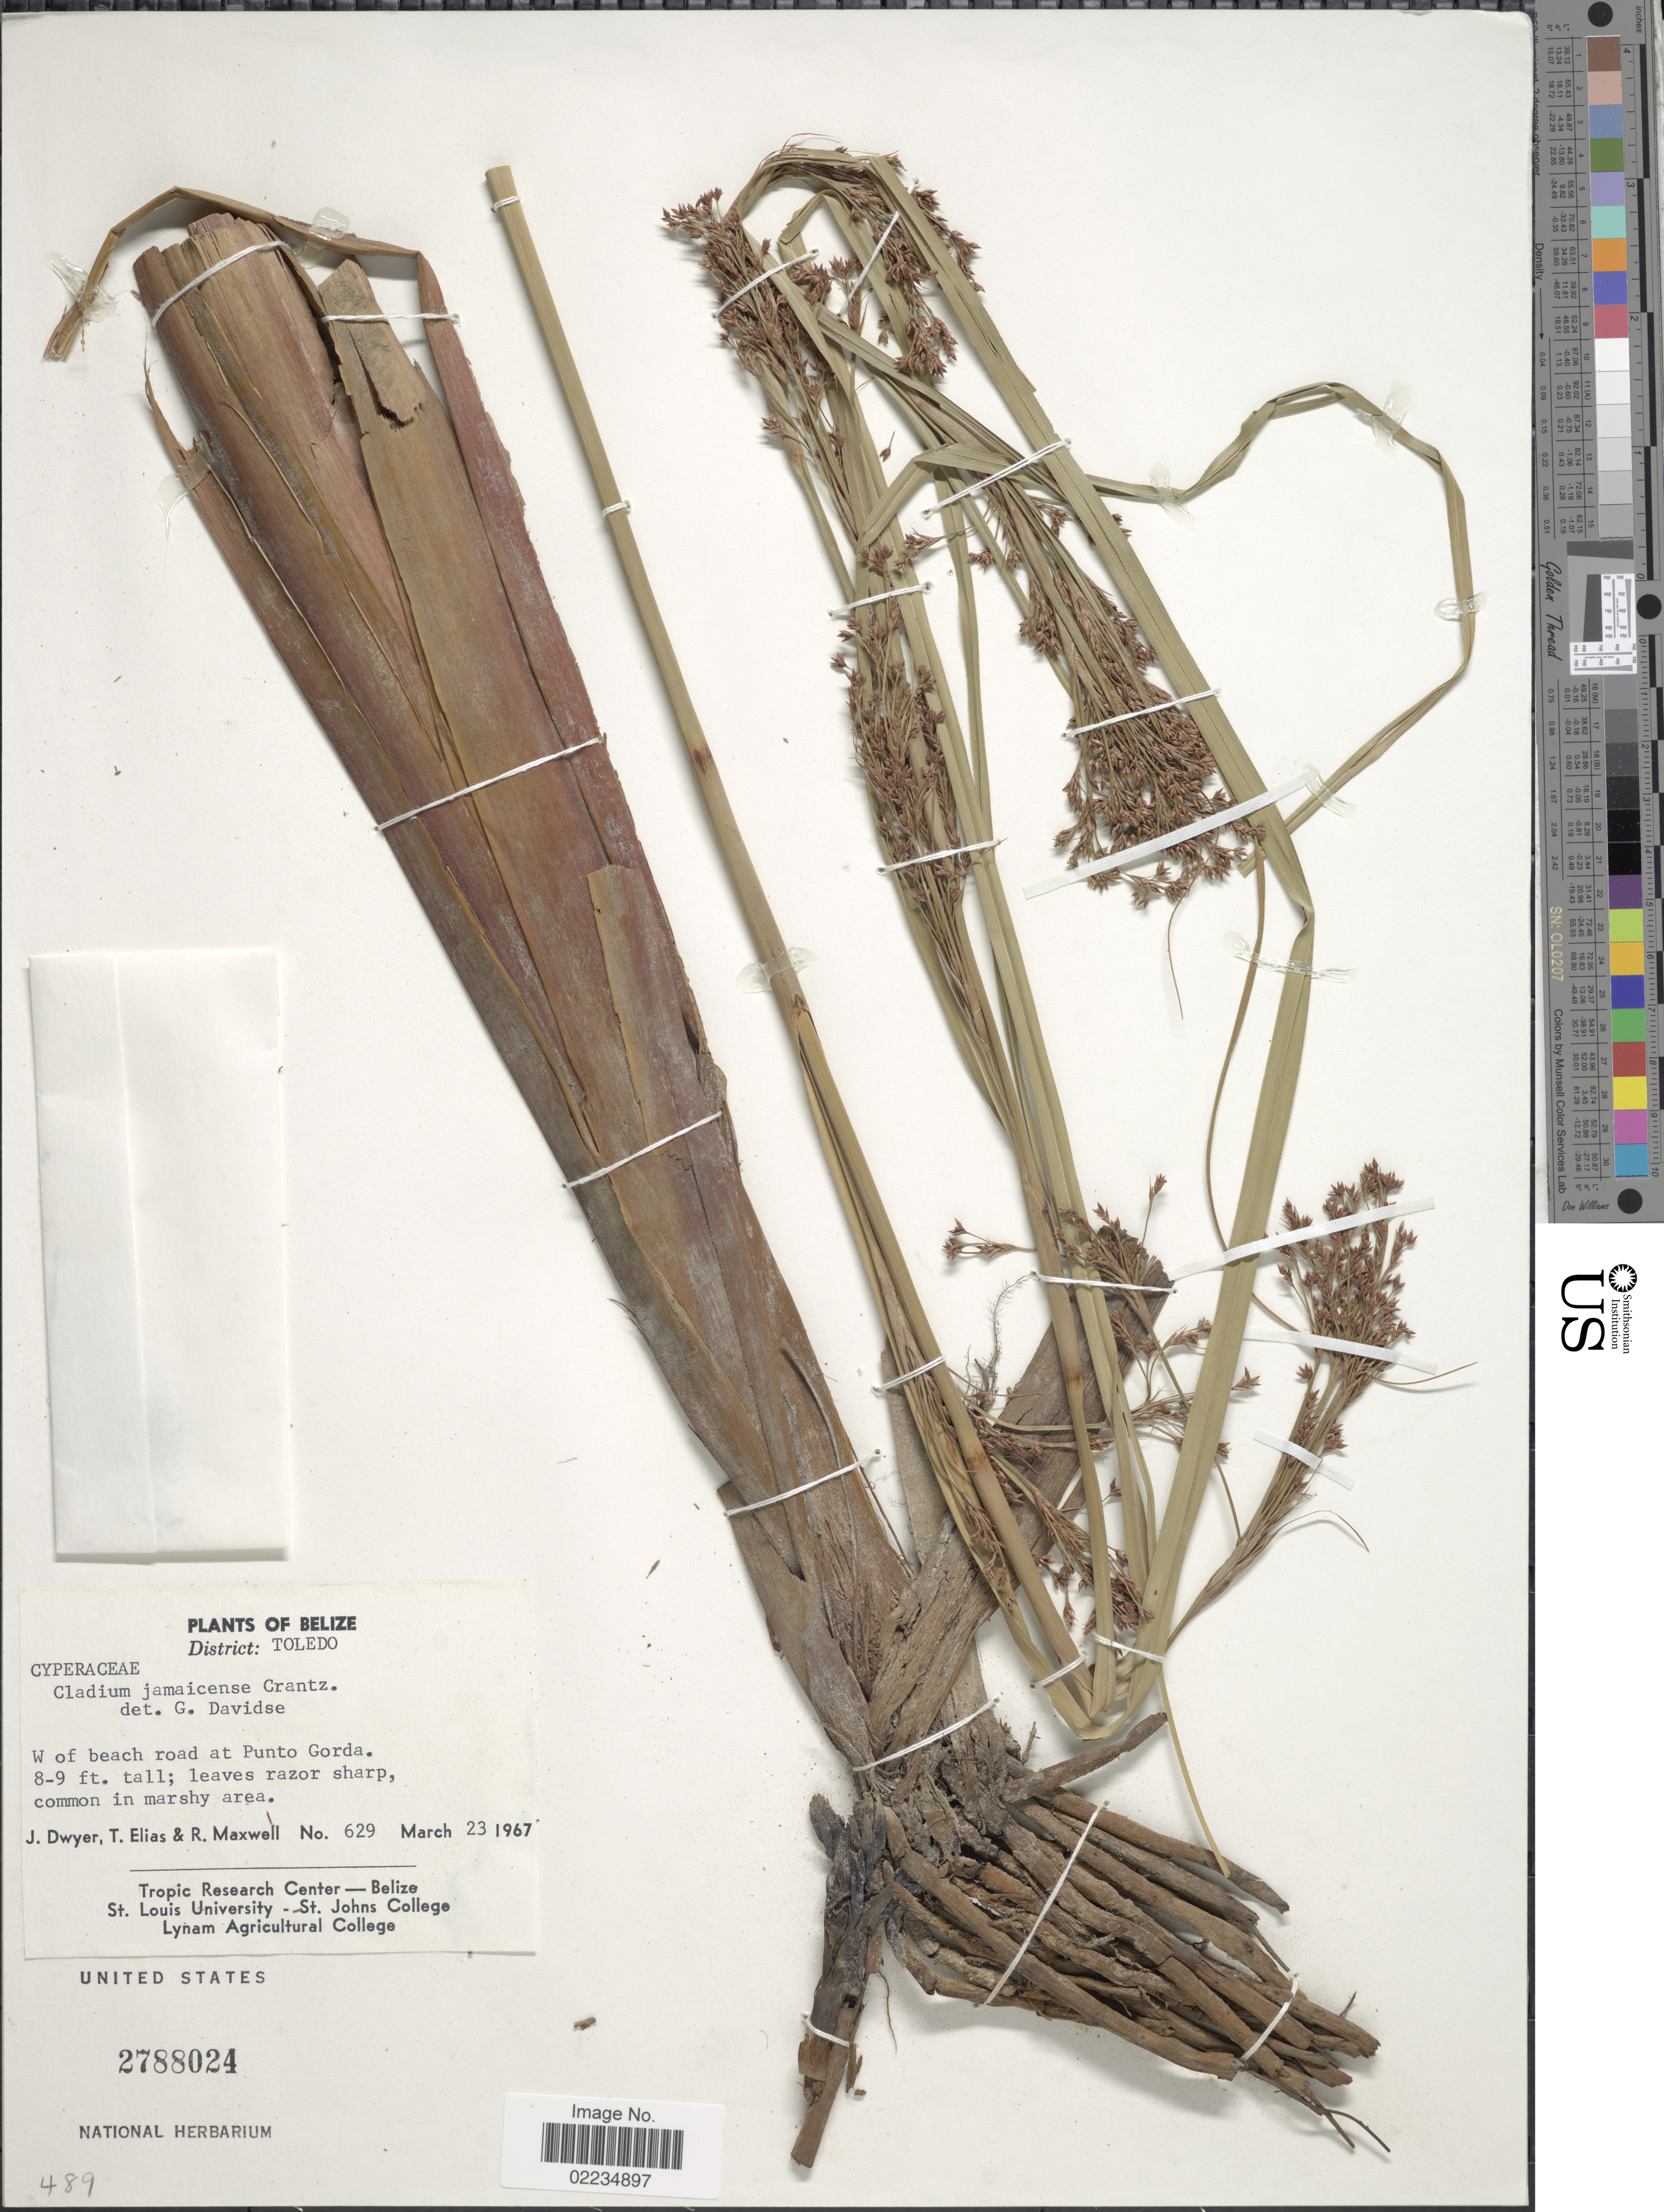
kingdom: Plantae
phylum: Tracheophyta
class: Liliopsida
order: Poales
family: Cyperaceae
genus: Cladium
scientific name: Cladium jamaicense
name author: Crantz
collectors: J. Dwyer, T. Elias & R. Maxwell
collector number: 629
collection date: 1967-06-23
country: Belize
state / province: Toledo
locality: District: Toledo, W of beach road at Punto Gorda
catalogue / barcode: US 2788024